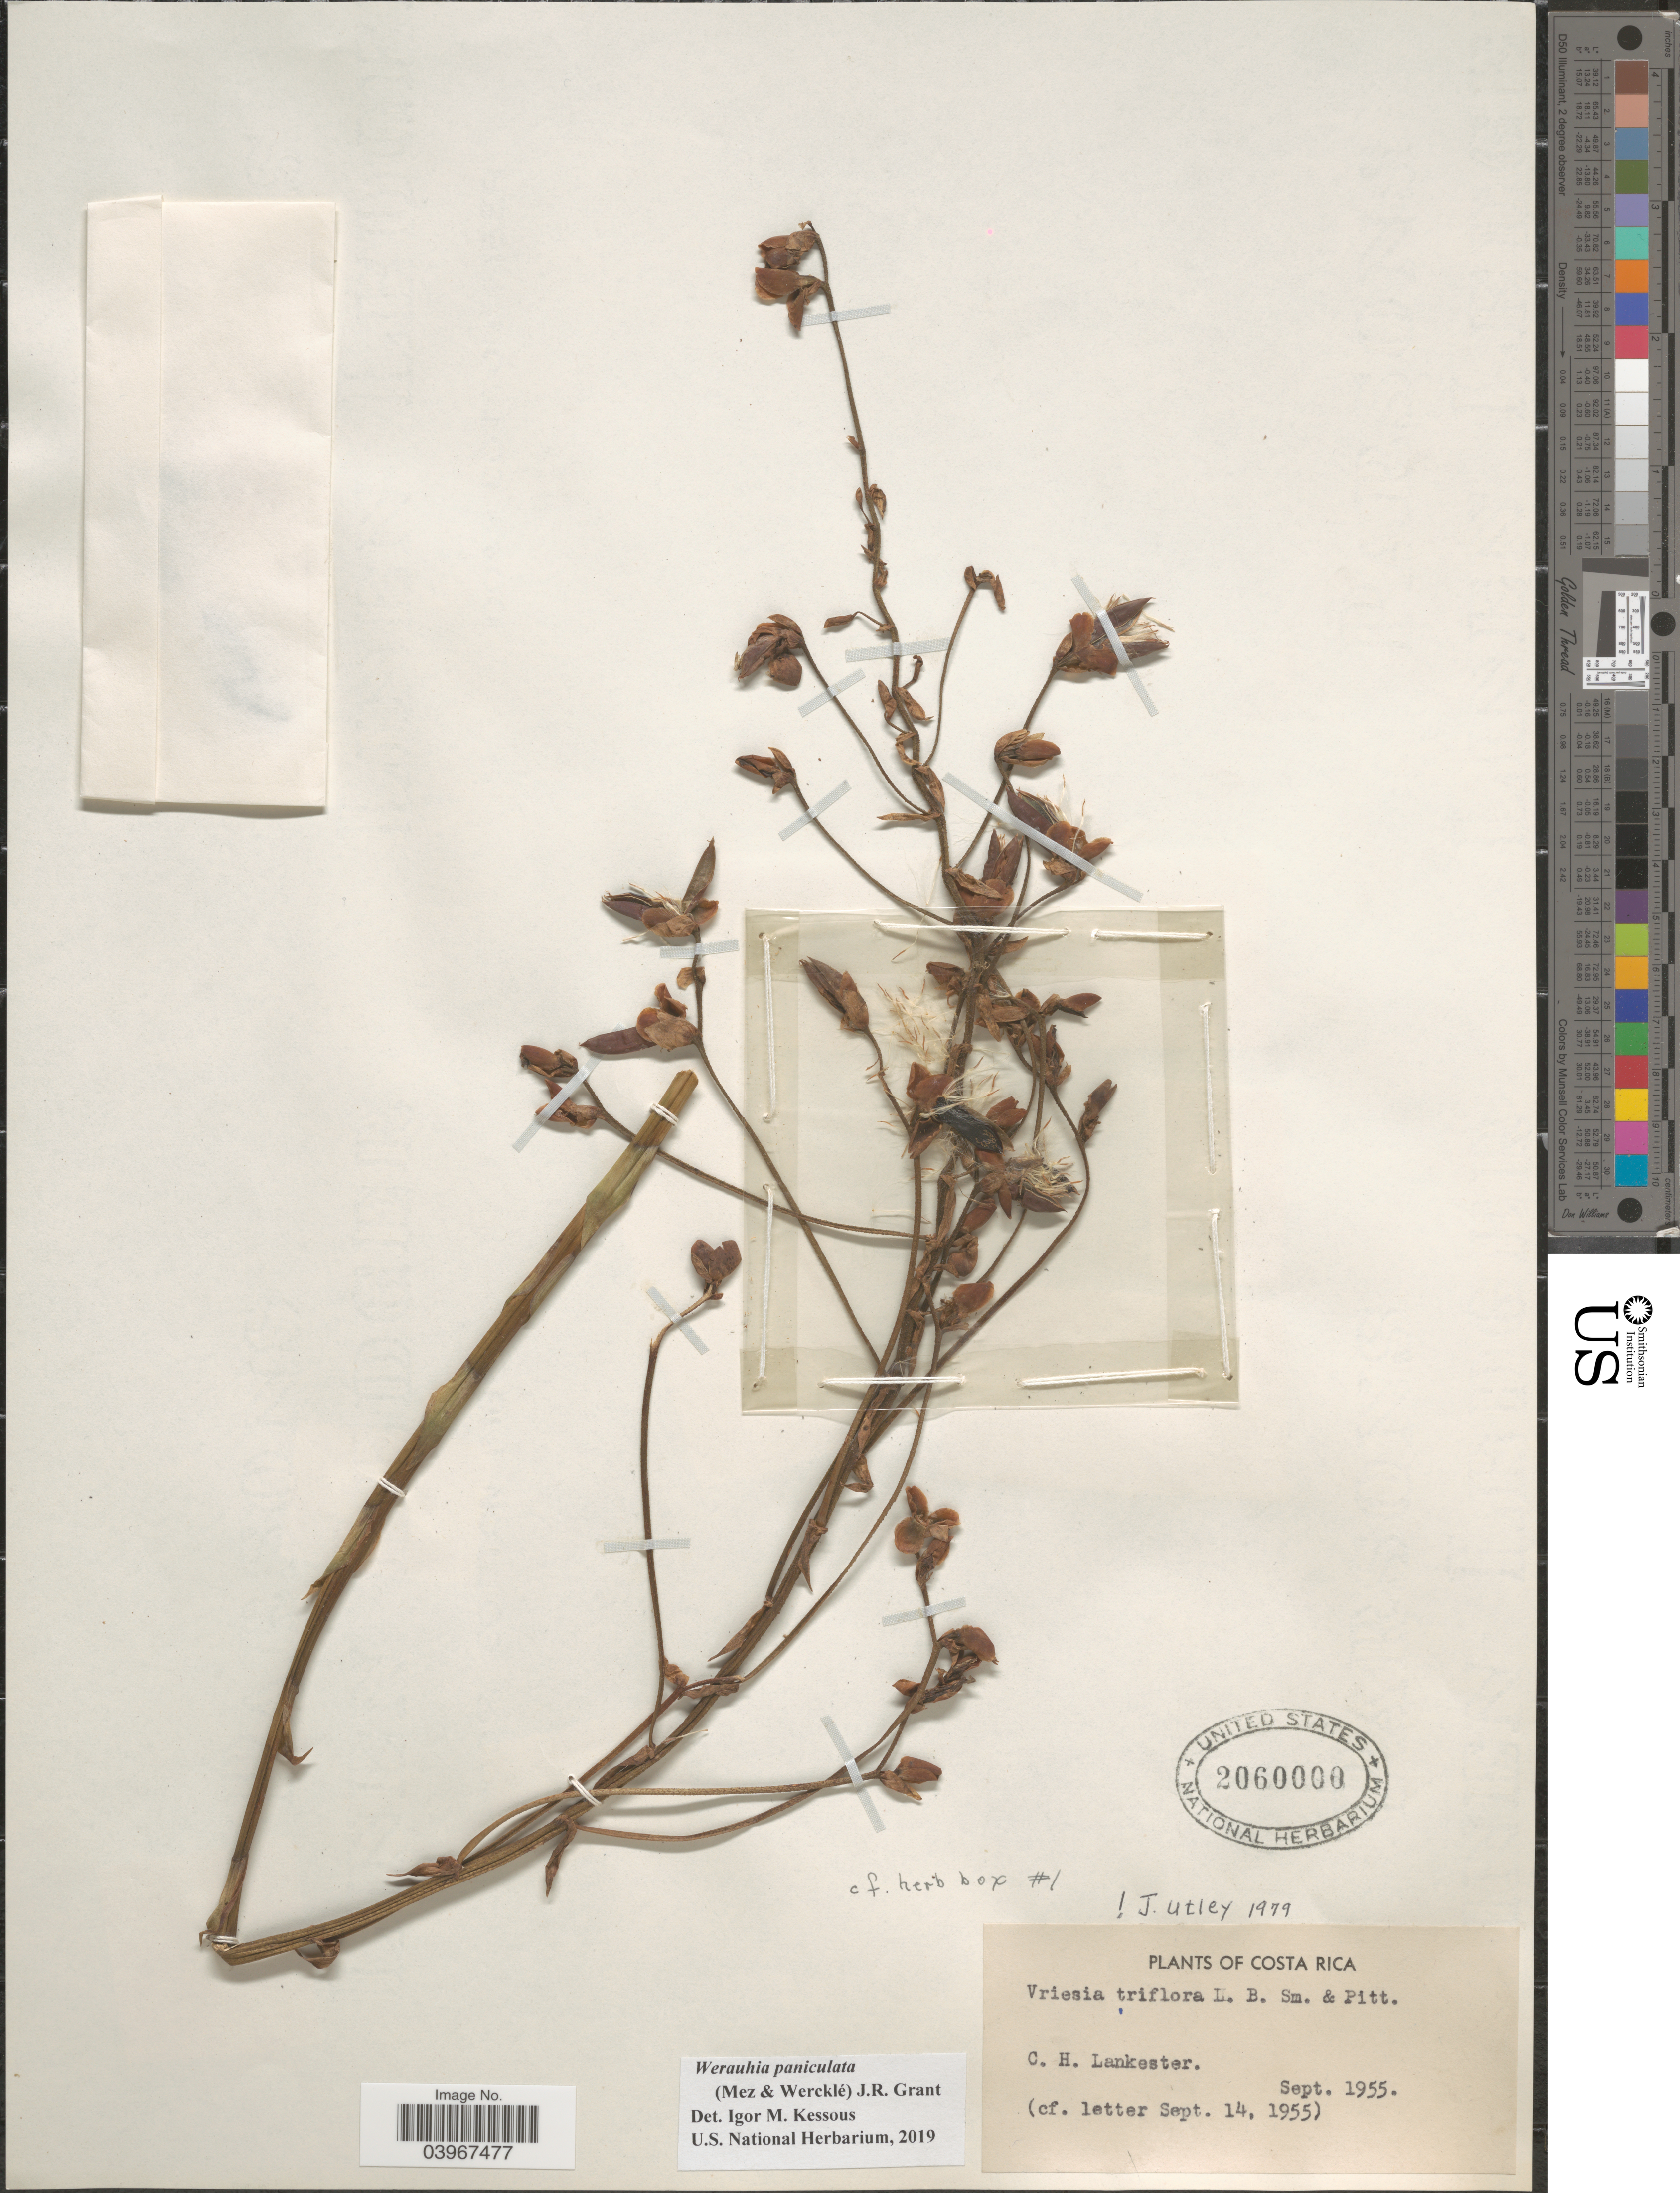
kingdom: Plantae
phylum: Tracheophyta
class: Liliopsida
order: Poales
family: Bromeliaceae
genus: Werauhia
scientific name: Werauhia paniculata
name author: (Mez & Wercklé) J.R. Grant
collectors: C. H. Lankester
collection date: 1955-09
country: Costa Rica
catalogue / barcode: US 2060000